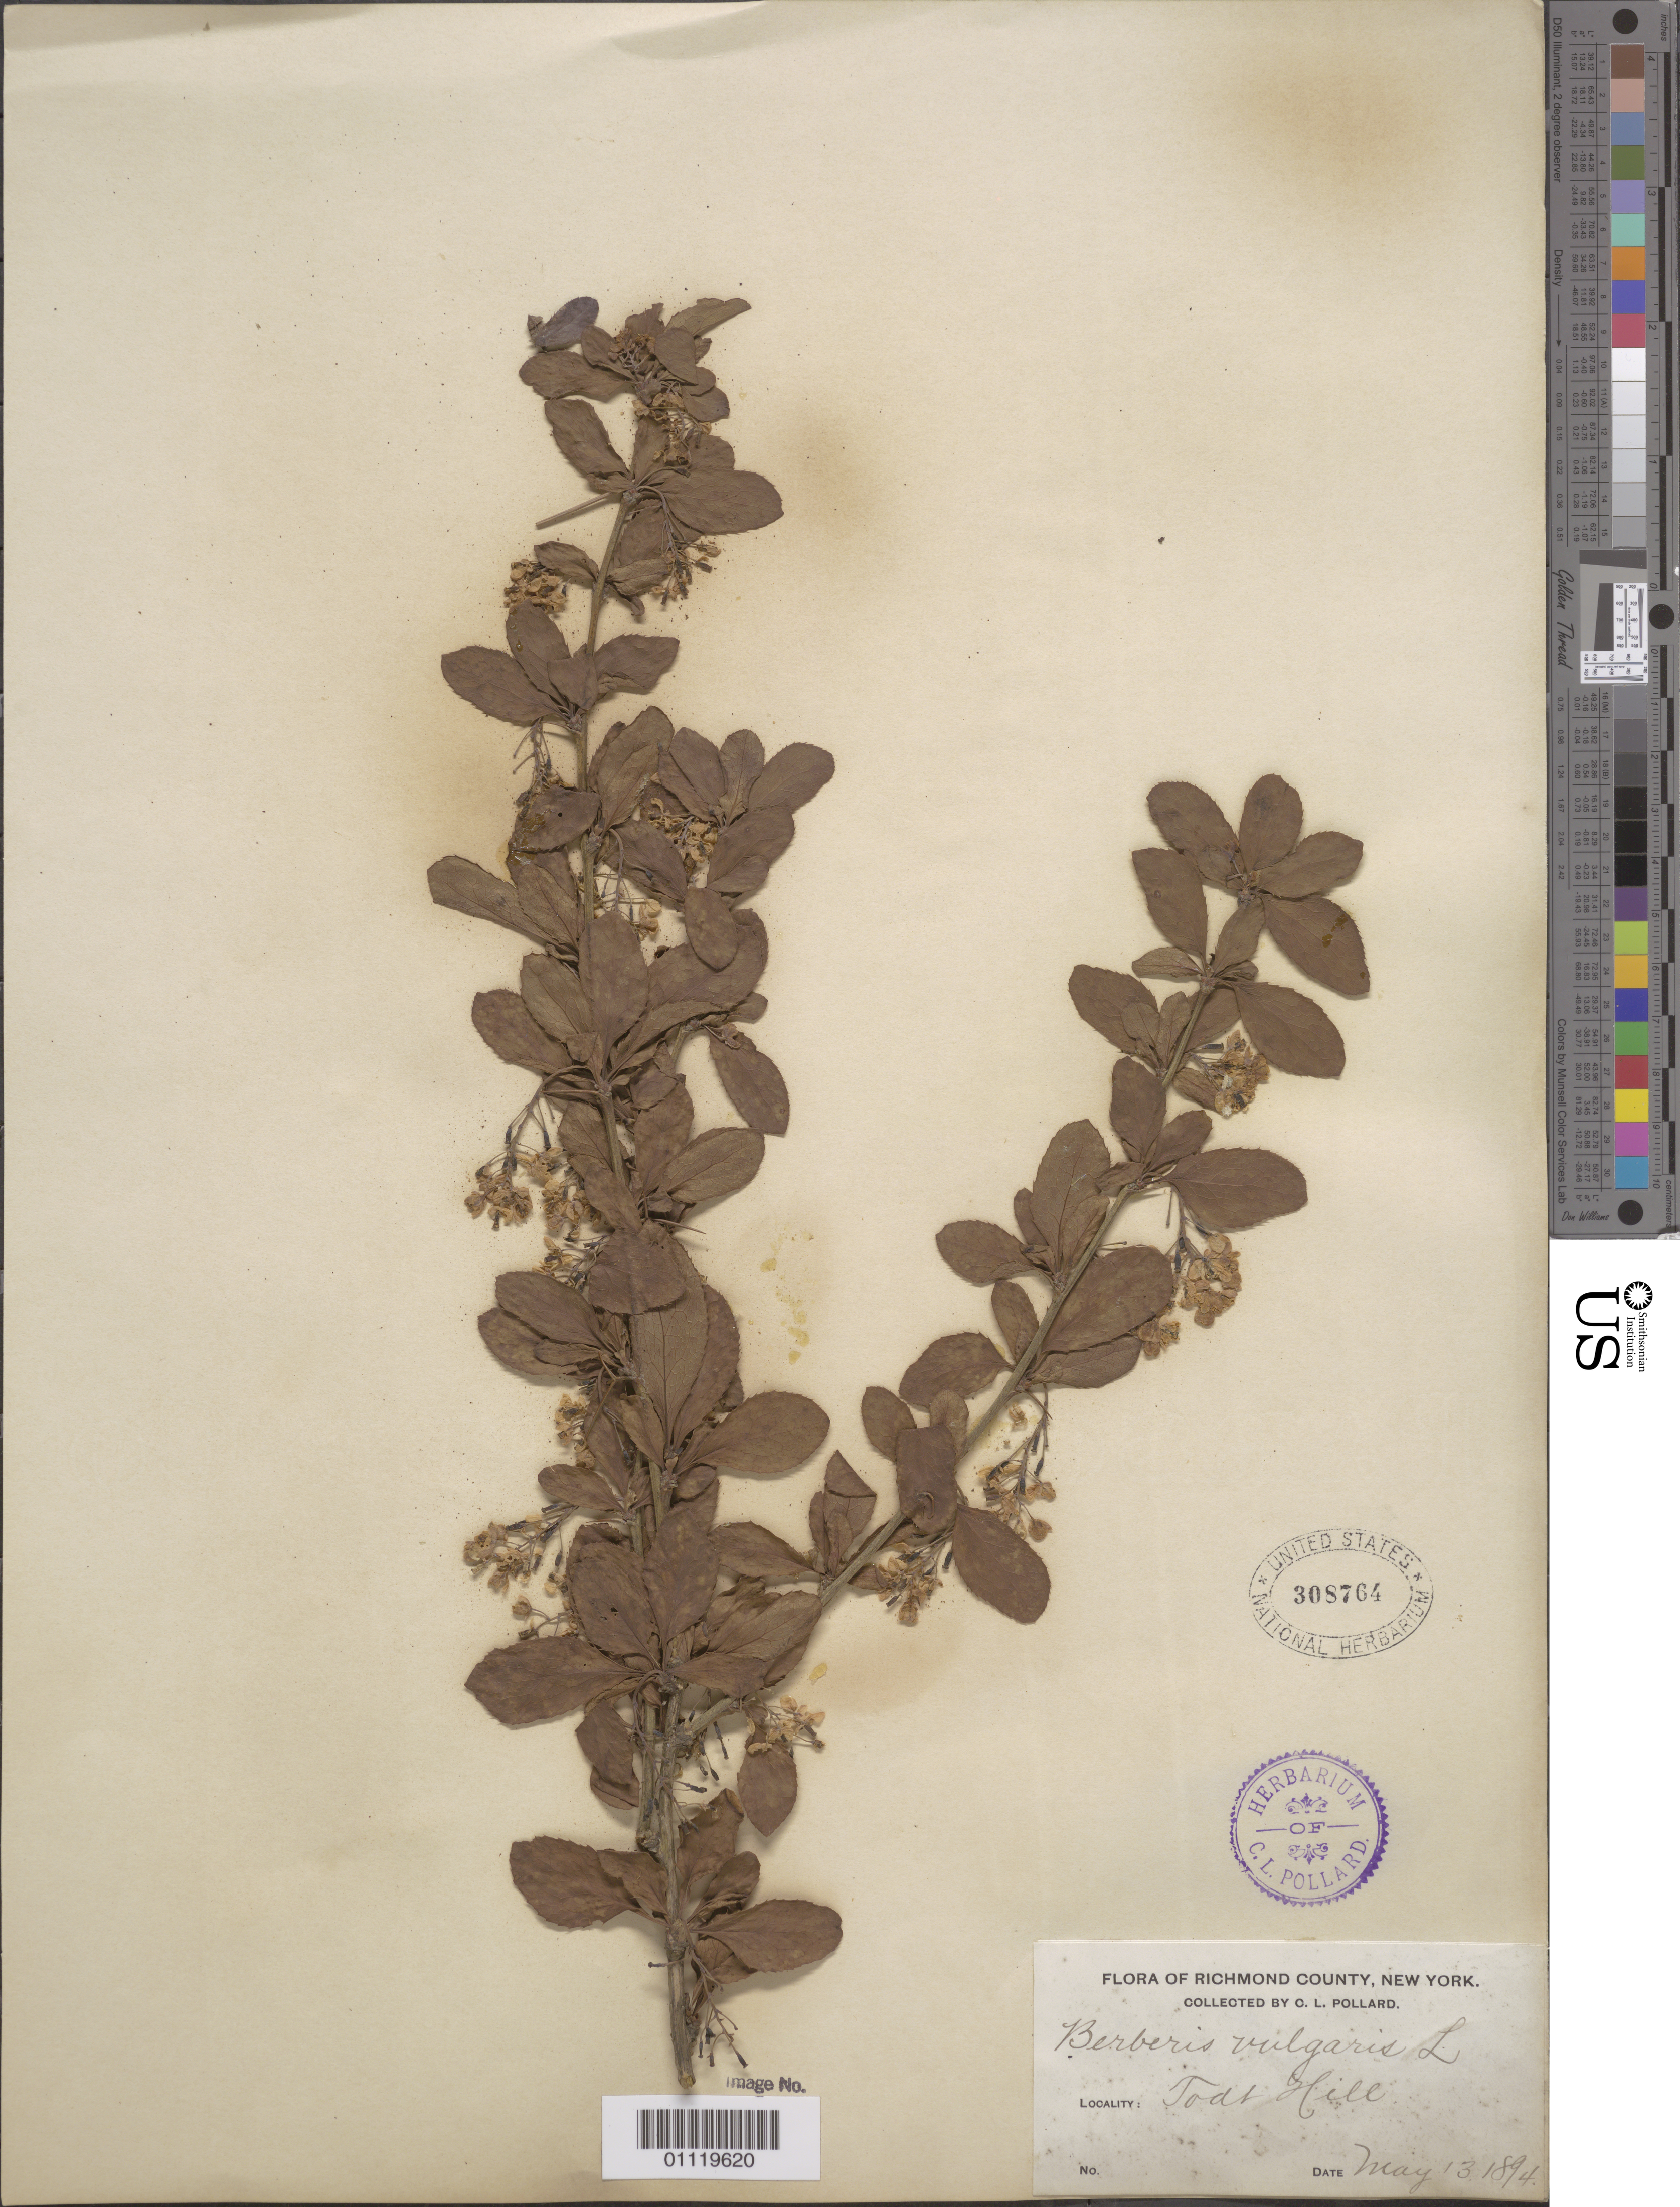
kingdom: Plantae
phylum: Tracheophyta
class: Magnoliopsida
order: Ranunculales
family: Berberidaceae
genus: Berberis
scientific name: Berberis vulgaris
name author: L.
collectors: C. L. Pollard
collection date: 1894-05-13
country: United States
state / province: New York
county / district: Richmond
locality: Toad Hill (?)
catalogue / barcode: US 308764